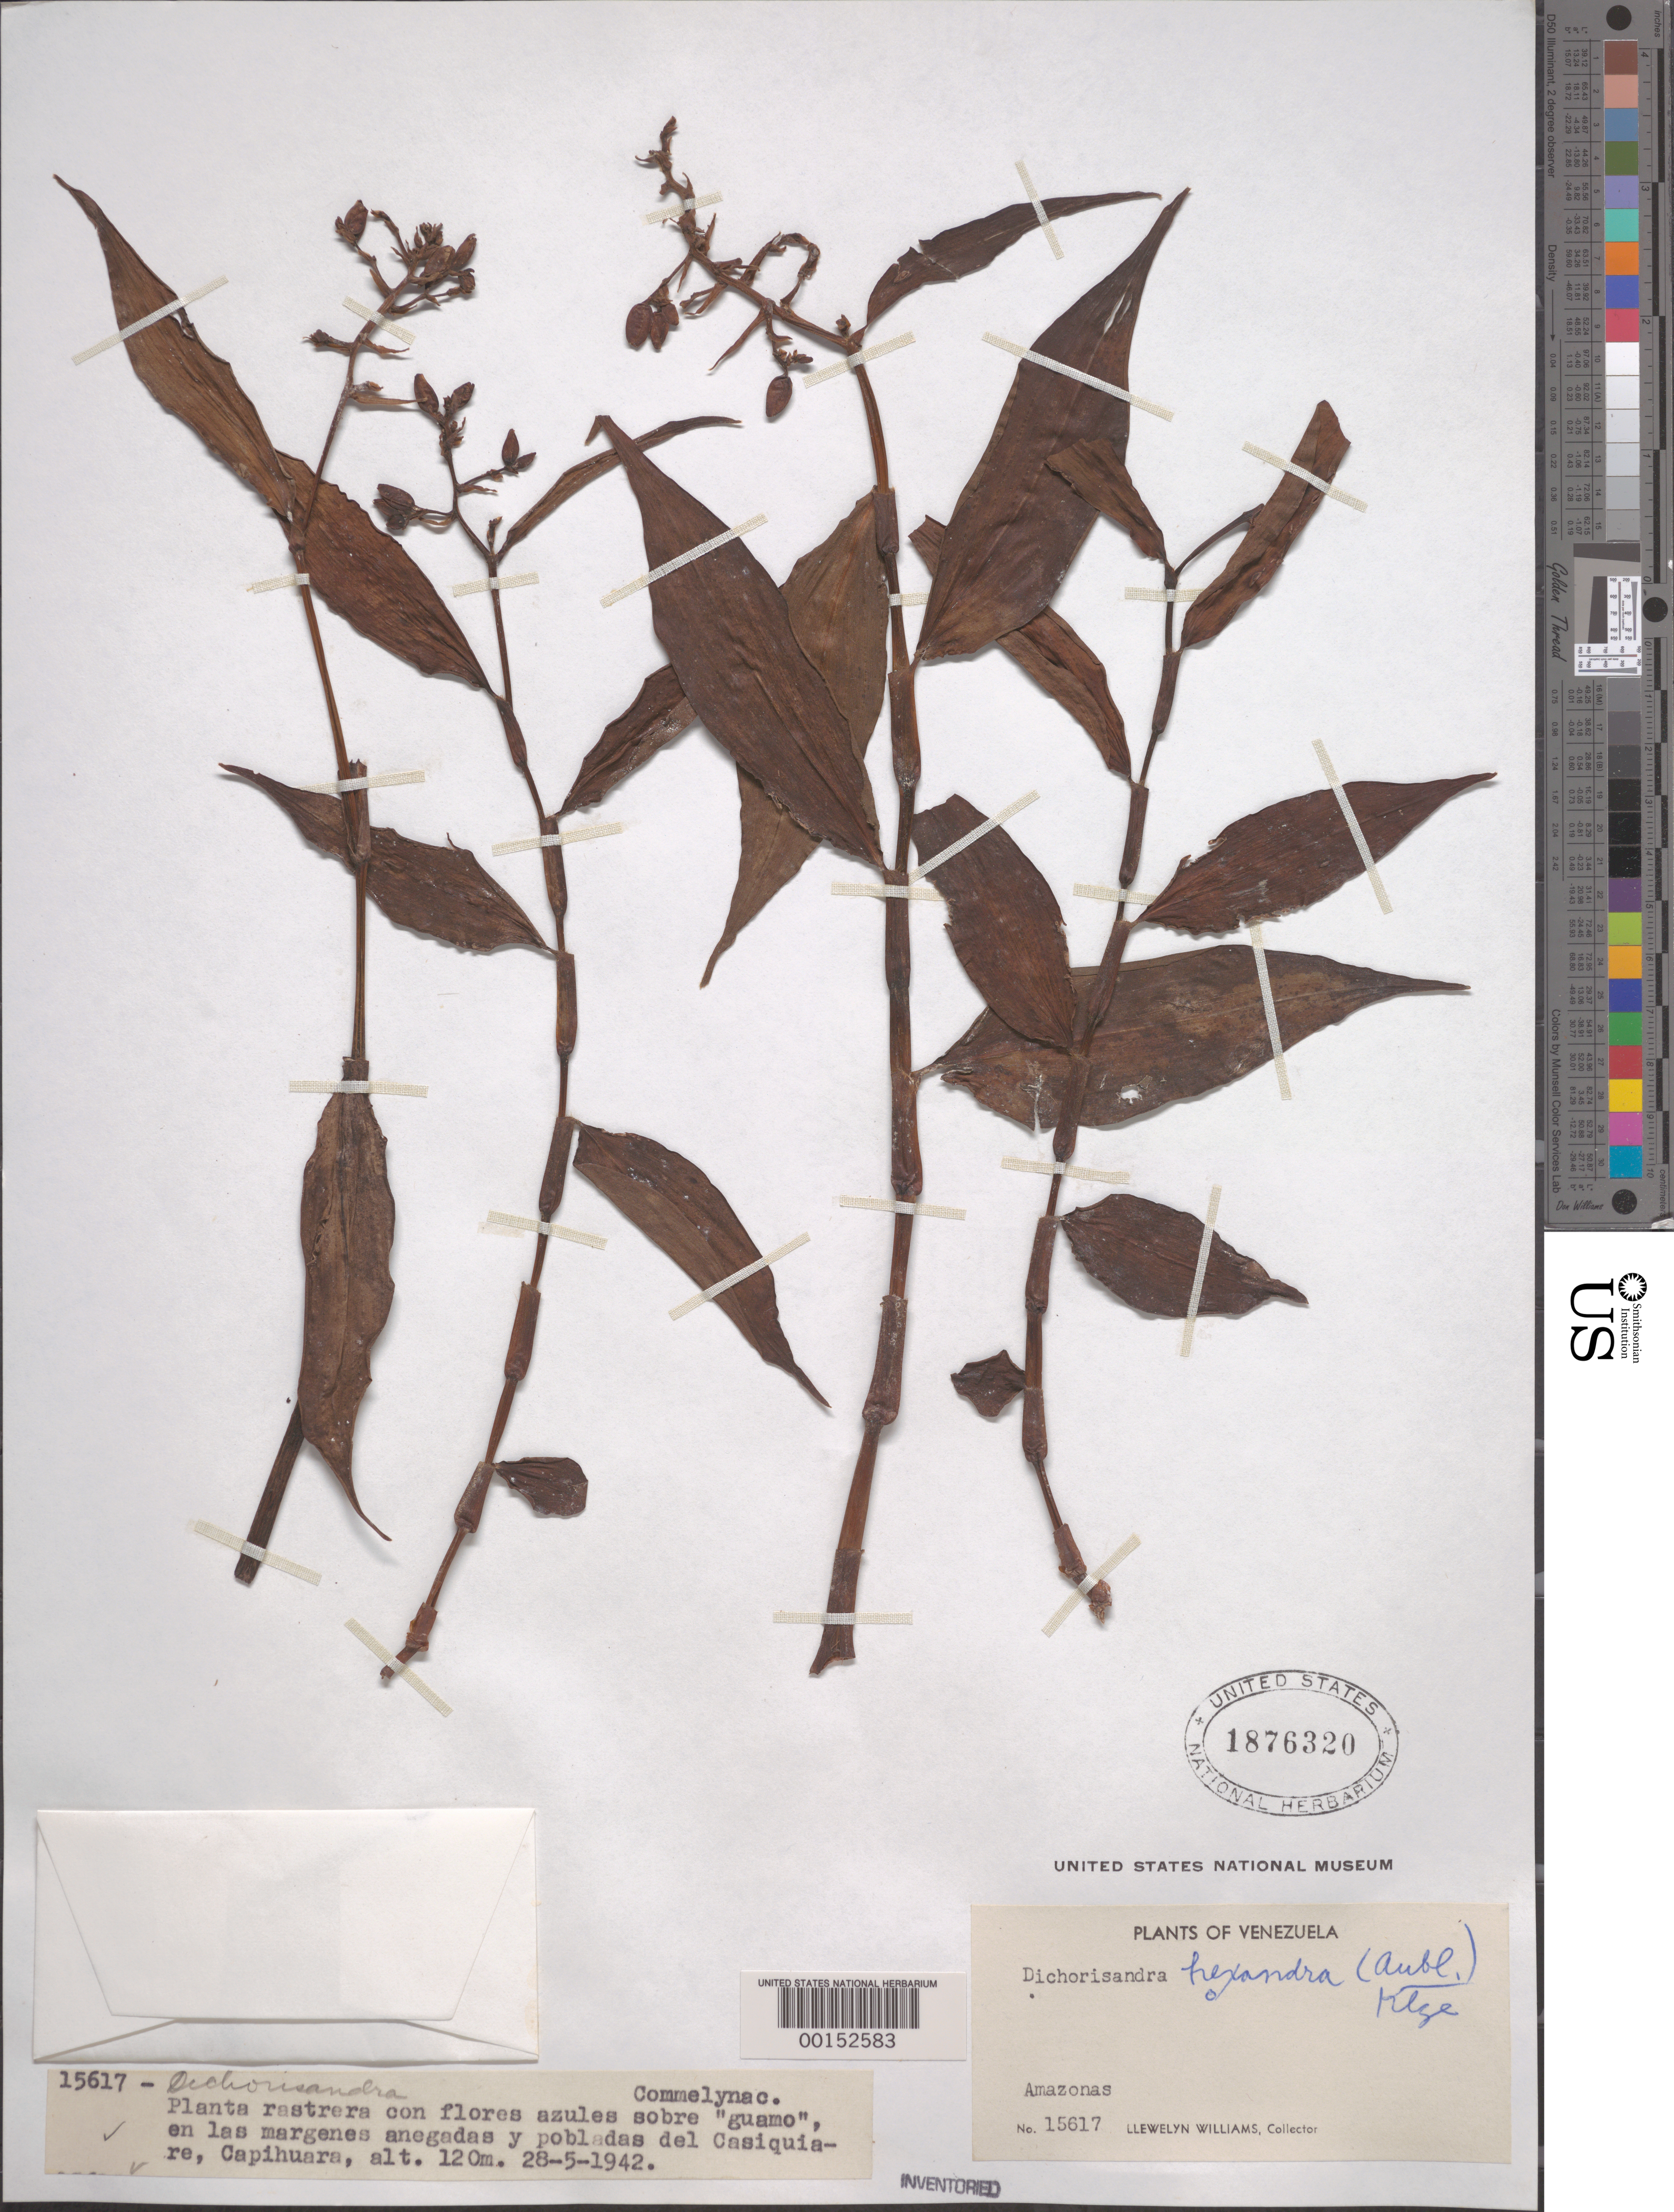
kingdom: Plantae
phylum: Tracheophyta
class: Liliopsida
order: Commelinales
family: Commelinaceae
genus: Dichorisandra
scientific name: Dichorisandra hexandra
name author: (Aubl.) Standl.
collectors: Ll. Williams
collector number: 15617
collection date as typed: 28 May 1942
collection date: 1942-05-28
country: Venezuela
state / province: Amazonas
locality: Capihuara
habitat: Edge of inundated areas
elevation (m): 120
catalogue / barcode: US 1876320